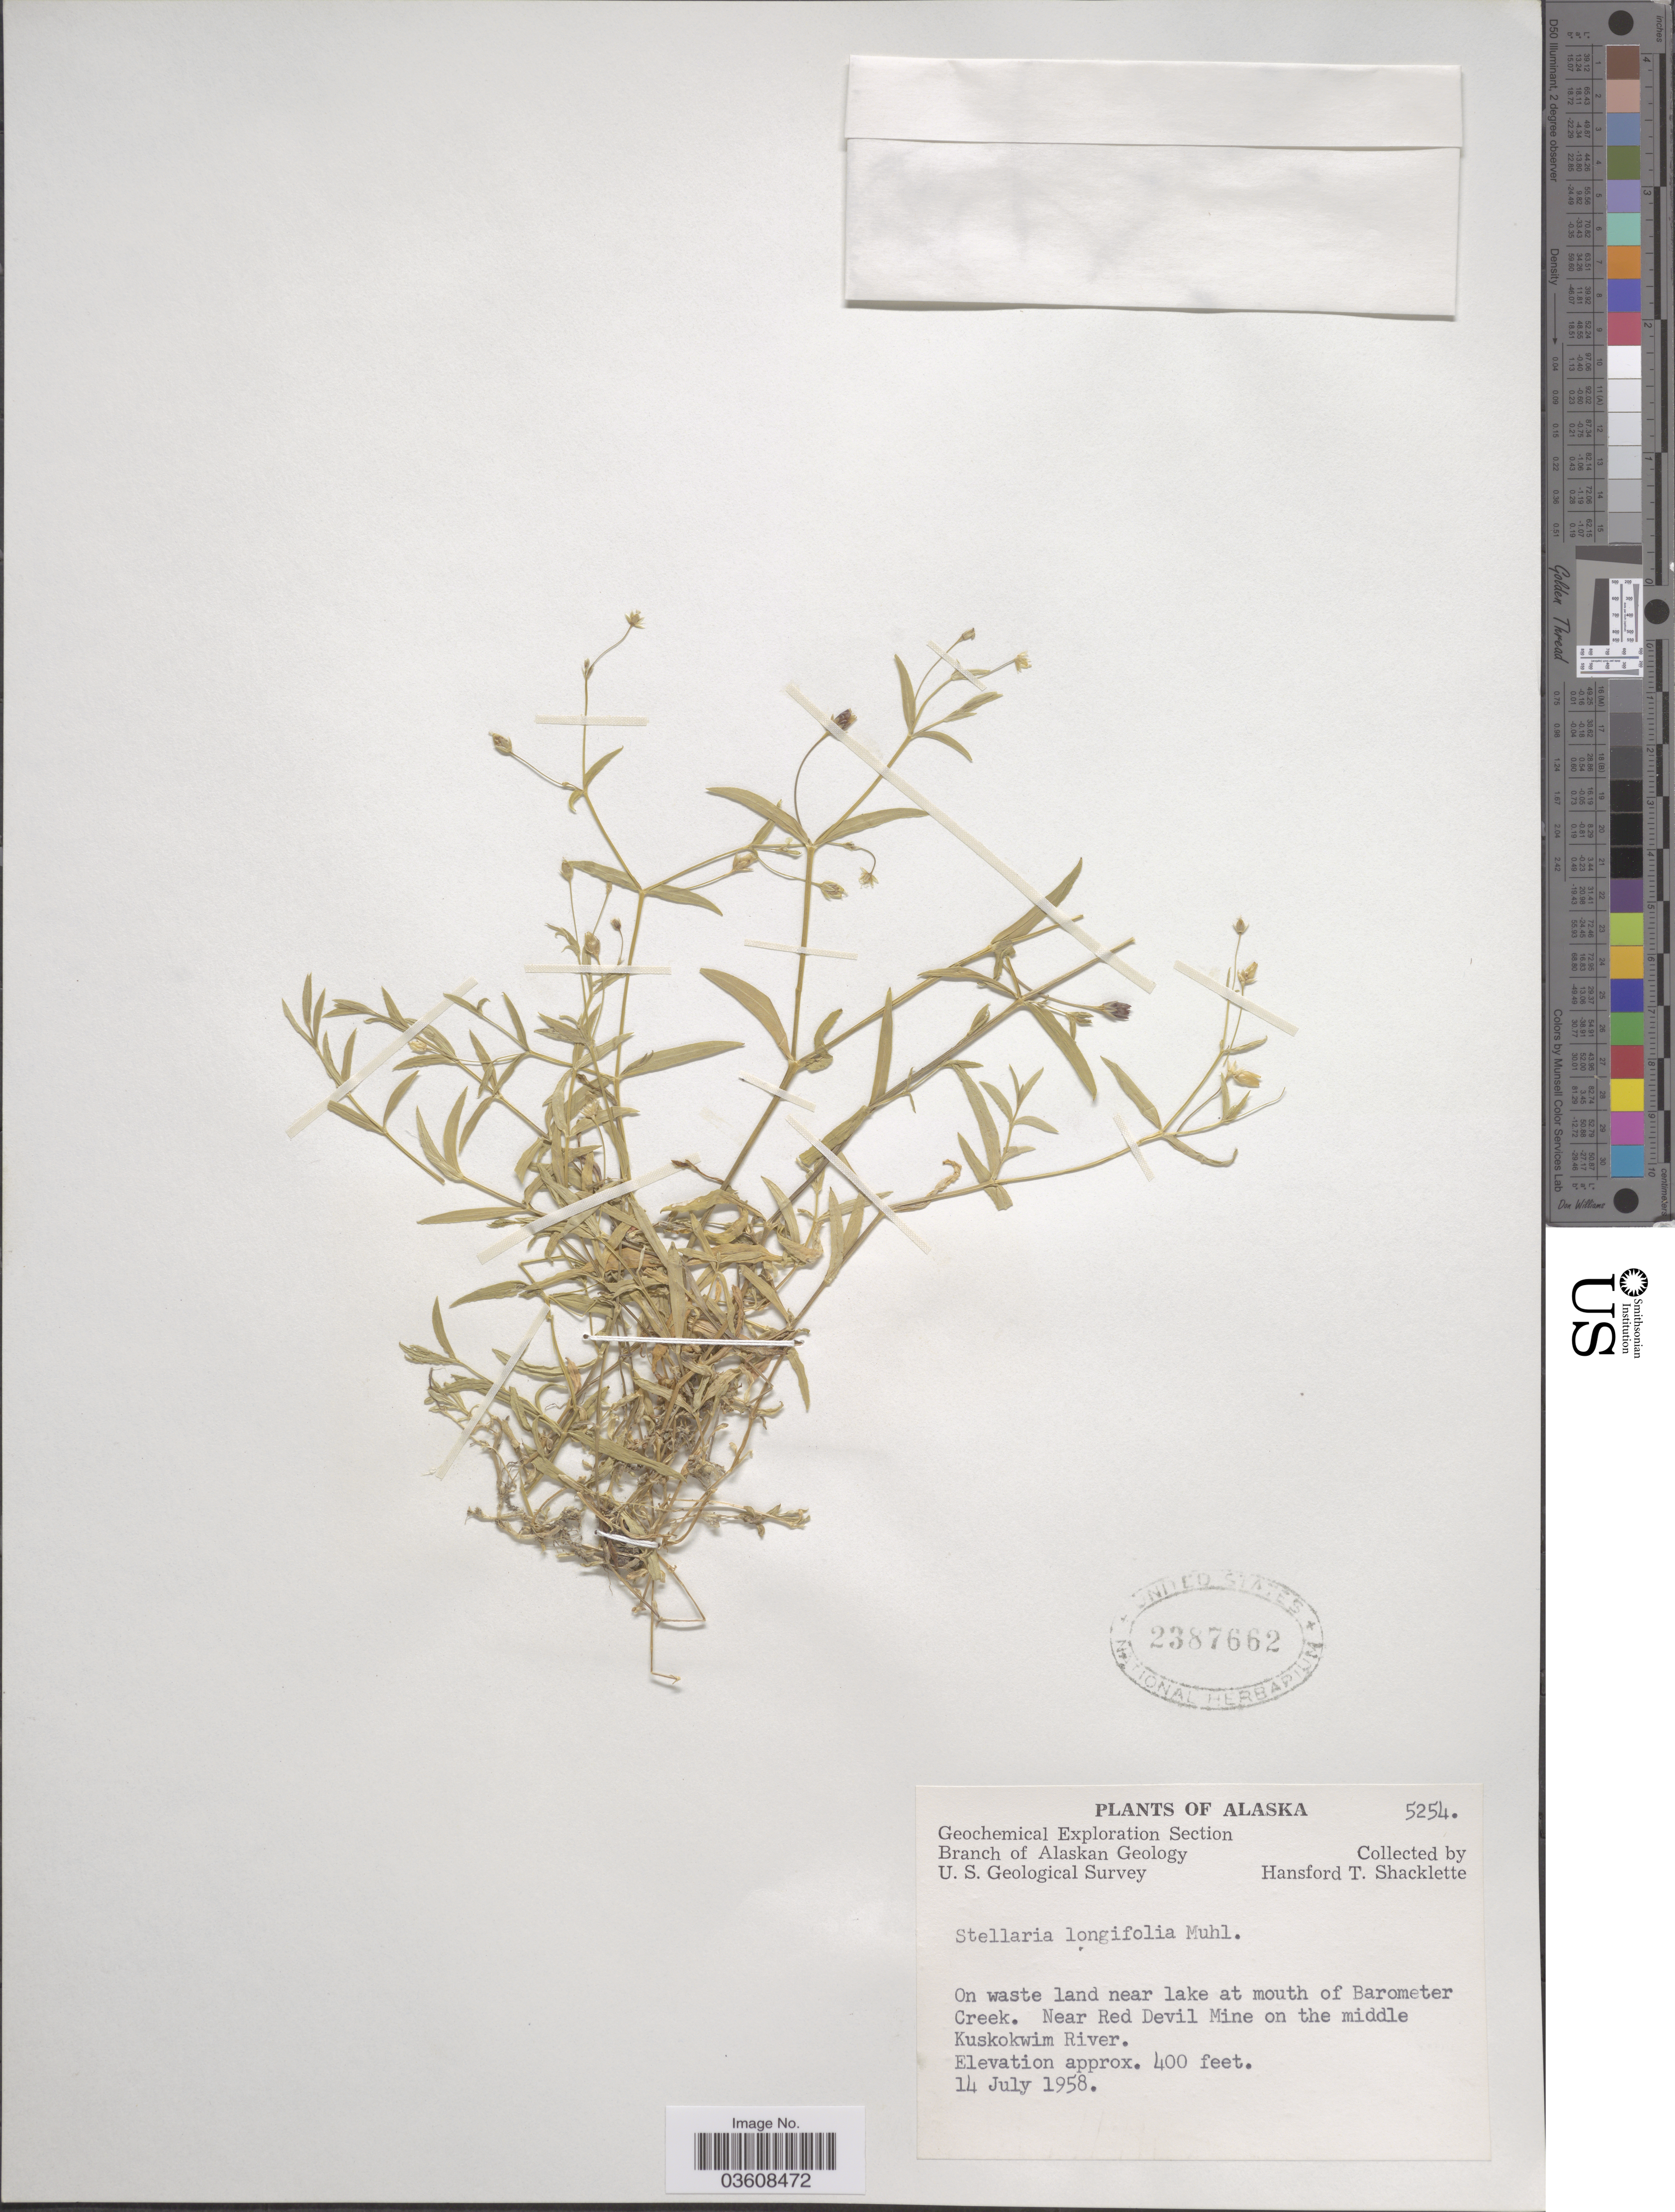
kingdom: Plantae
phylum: Tracheophyta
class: Magnoliopsida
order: Caryophyllales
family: Caryophyllaceae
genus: Stellaria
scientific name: Stellaria longifolia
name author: Muhl. ex Willd.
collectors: H. Shacklette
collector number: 5254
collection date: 1958-07-14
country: United States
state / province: Alaska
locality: On waste land near lake at mouth of Barometer Creek. Near Red Devil Mine on the middle Kuskokwim River.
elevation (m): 122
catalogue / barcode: US 2387662